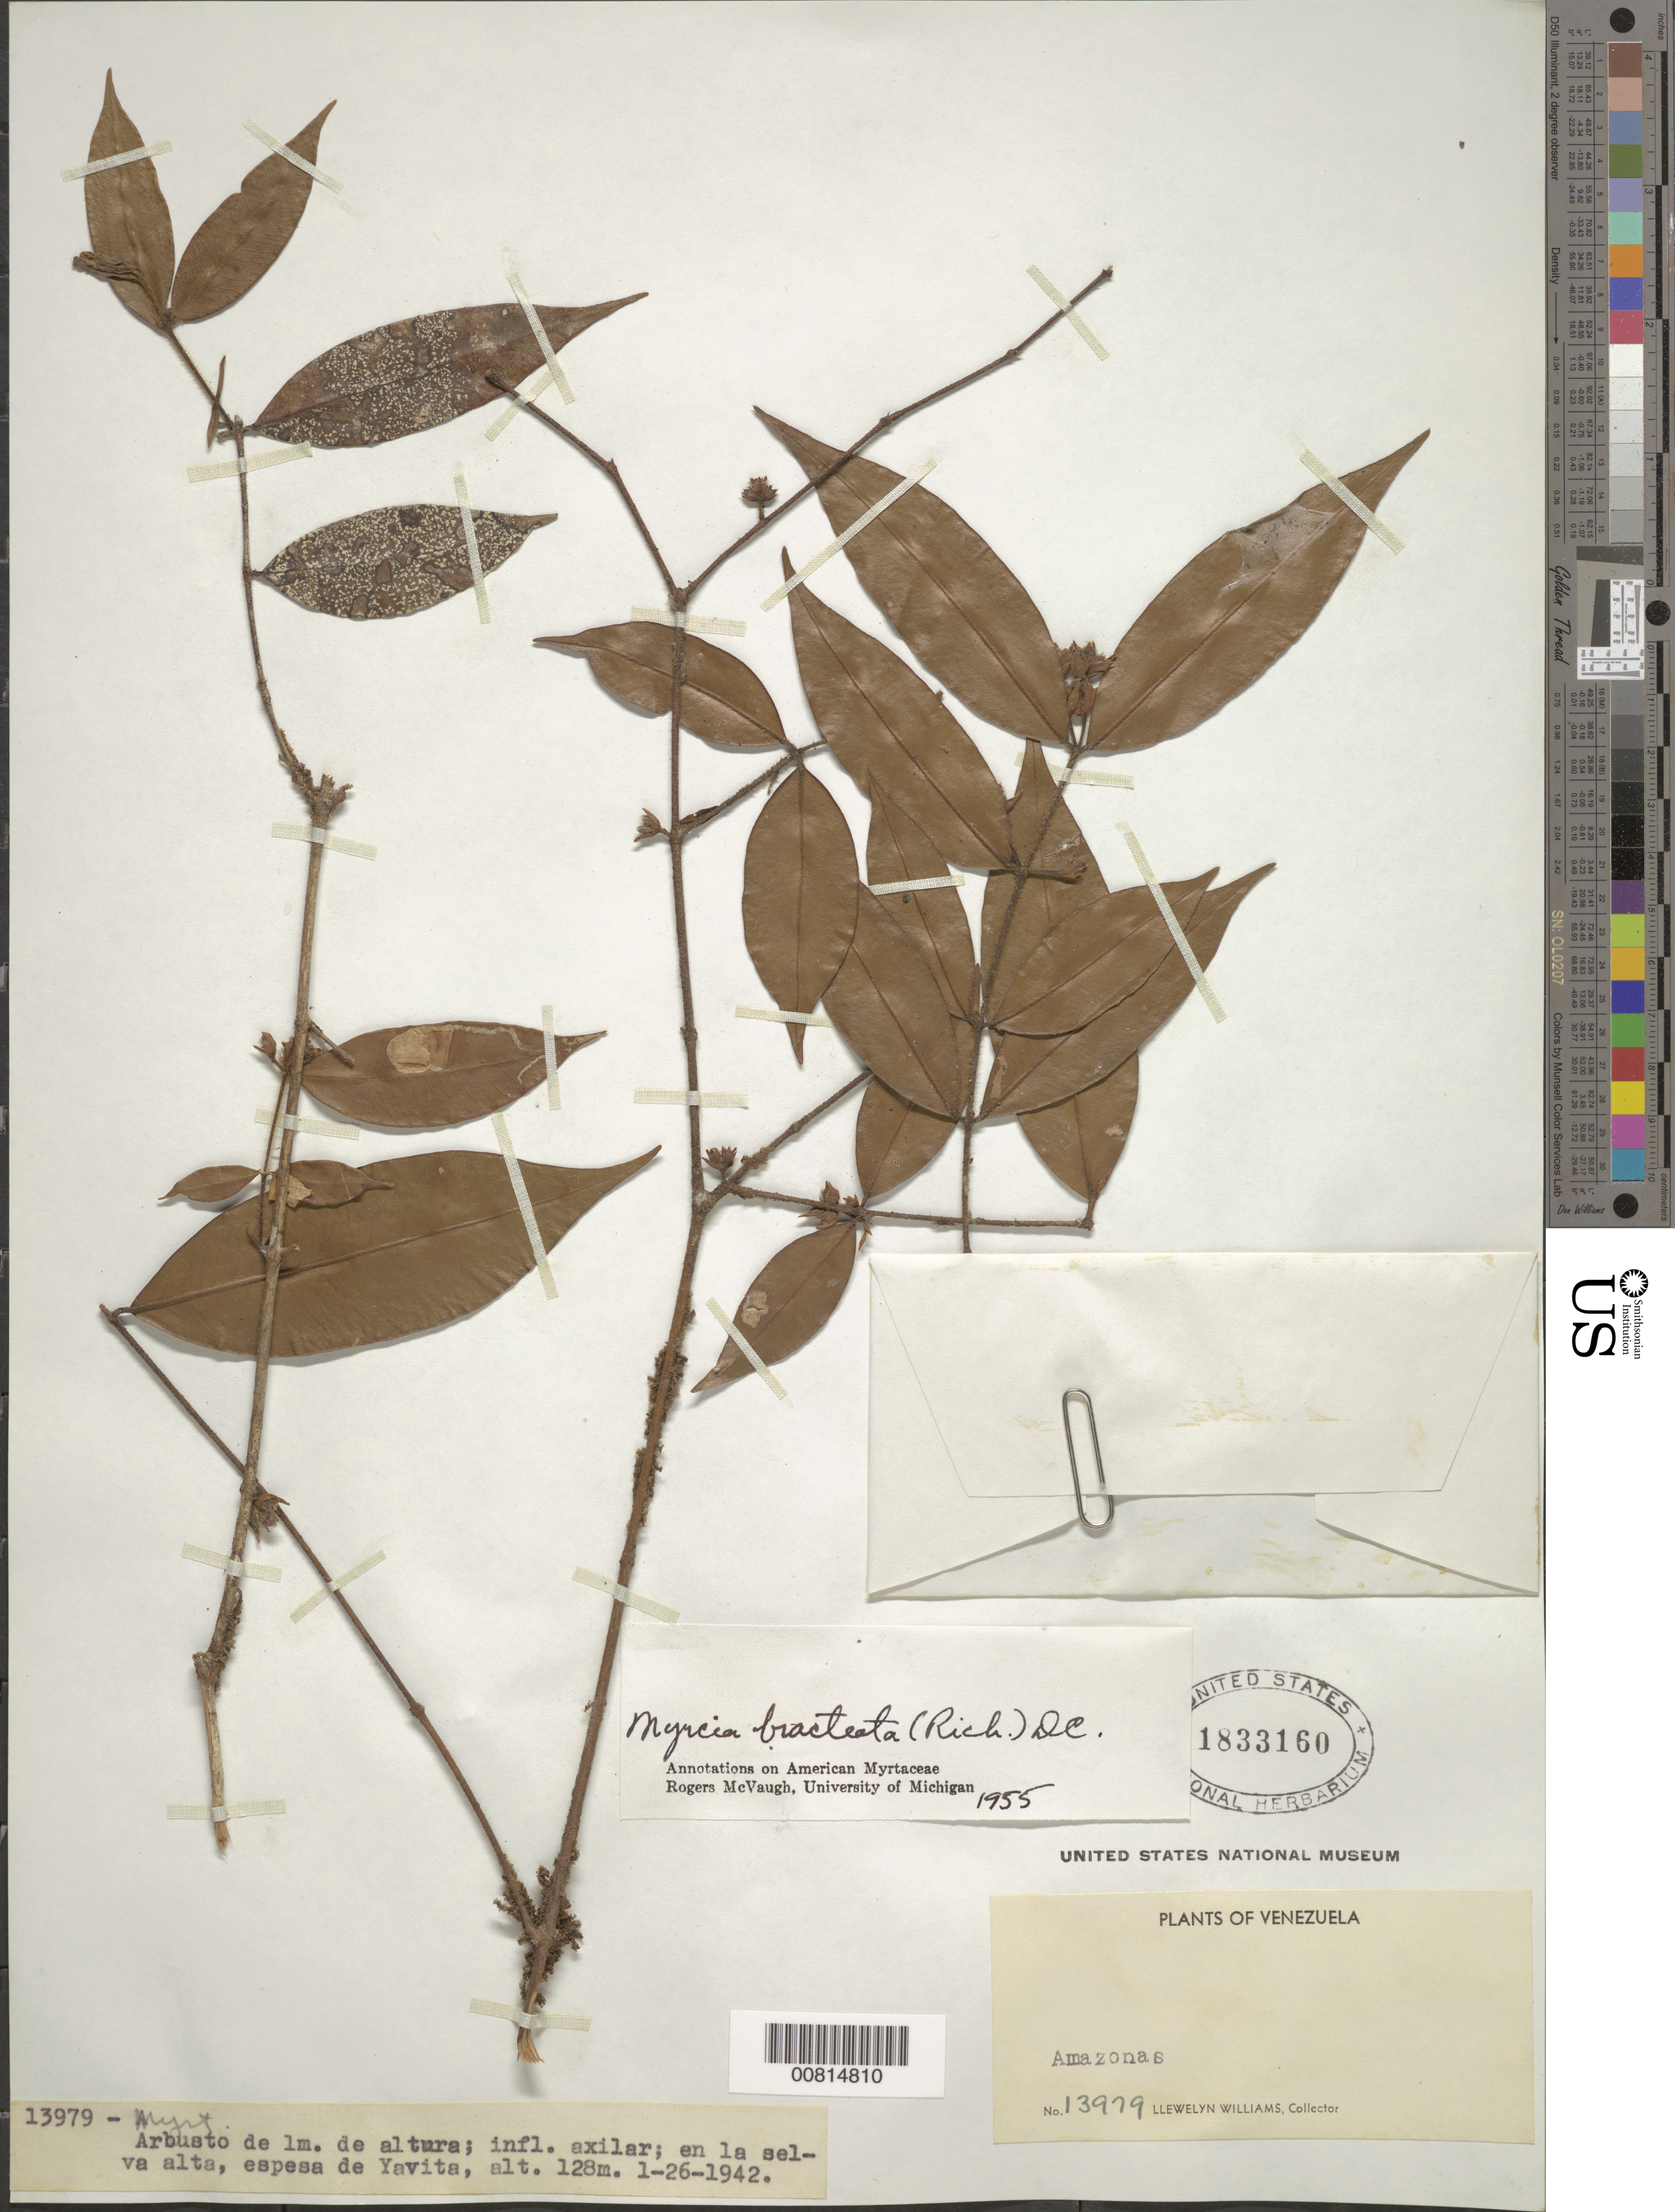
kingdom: Plantae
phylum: Tracheophyta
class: Magnoliopsida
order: Myrtales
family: Myrtaceae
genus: Myrcia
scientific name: Myrcia bracteata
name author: (Rich.) DC.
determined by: McVaugh, R.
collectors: Ll. Williams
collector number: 13979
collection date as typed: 26-Jan-42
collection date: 1942-01-26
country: Venezuela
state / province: Amazonas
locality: Yavita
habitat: Selva alta, espesa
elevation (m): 128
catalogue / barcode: US 1833160